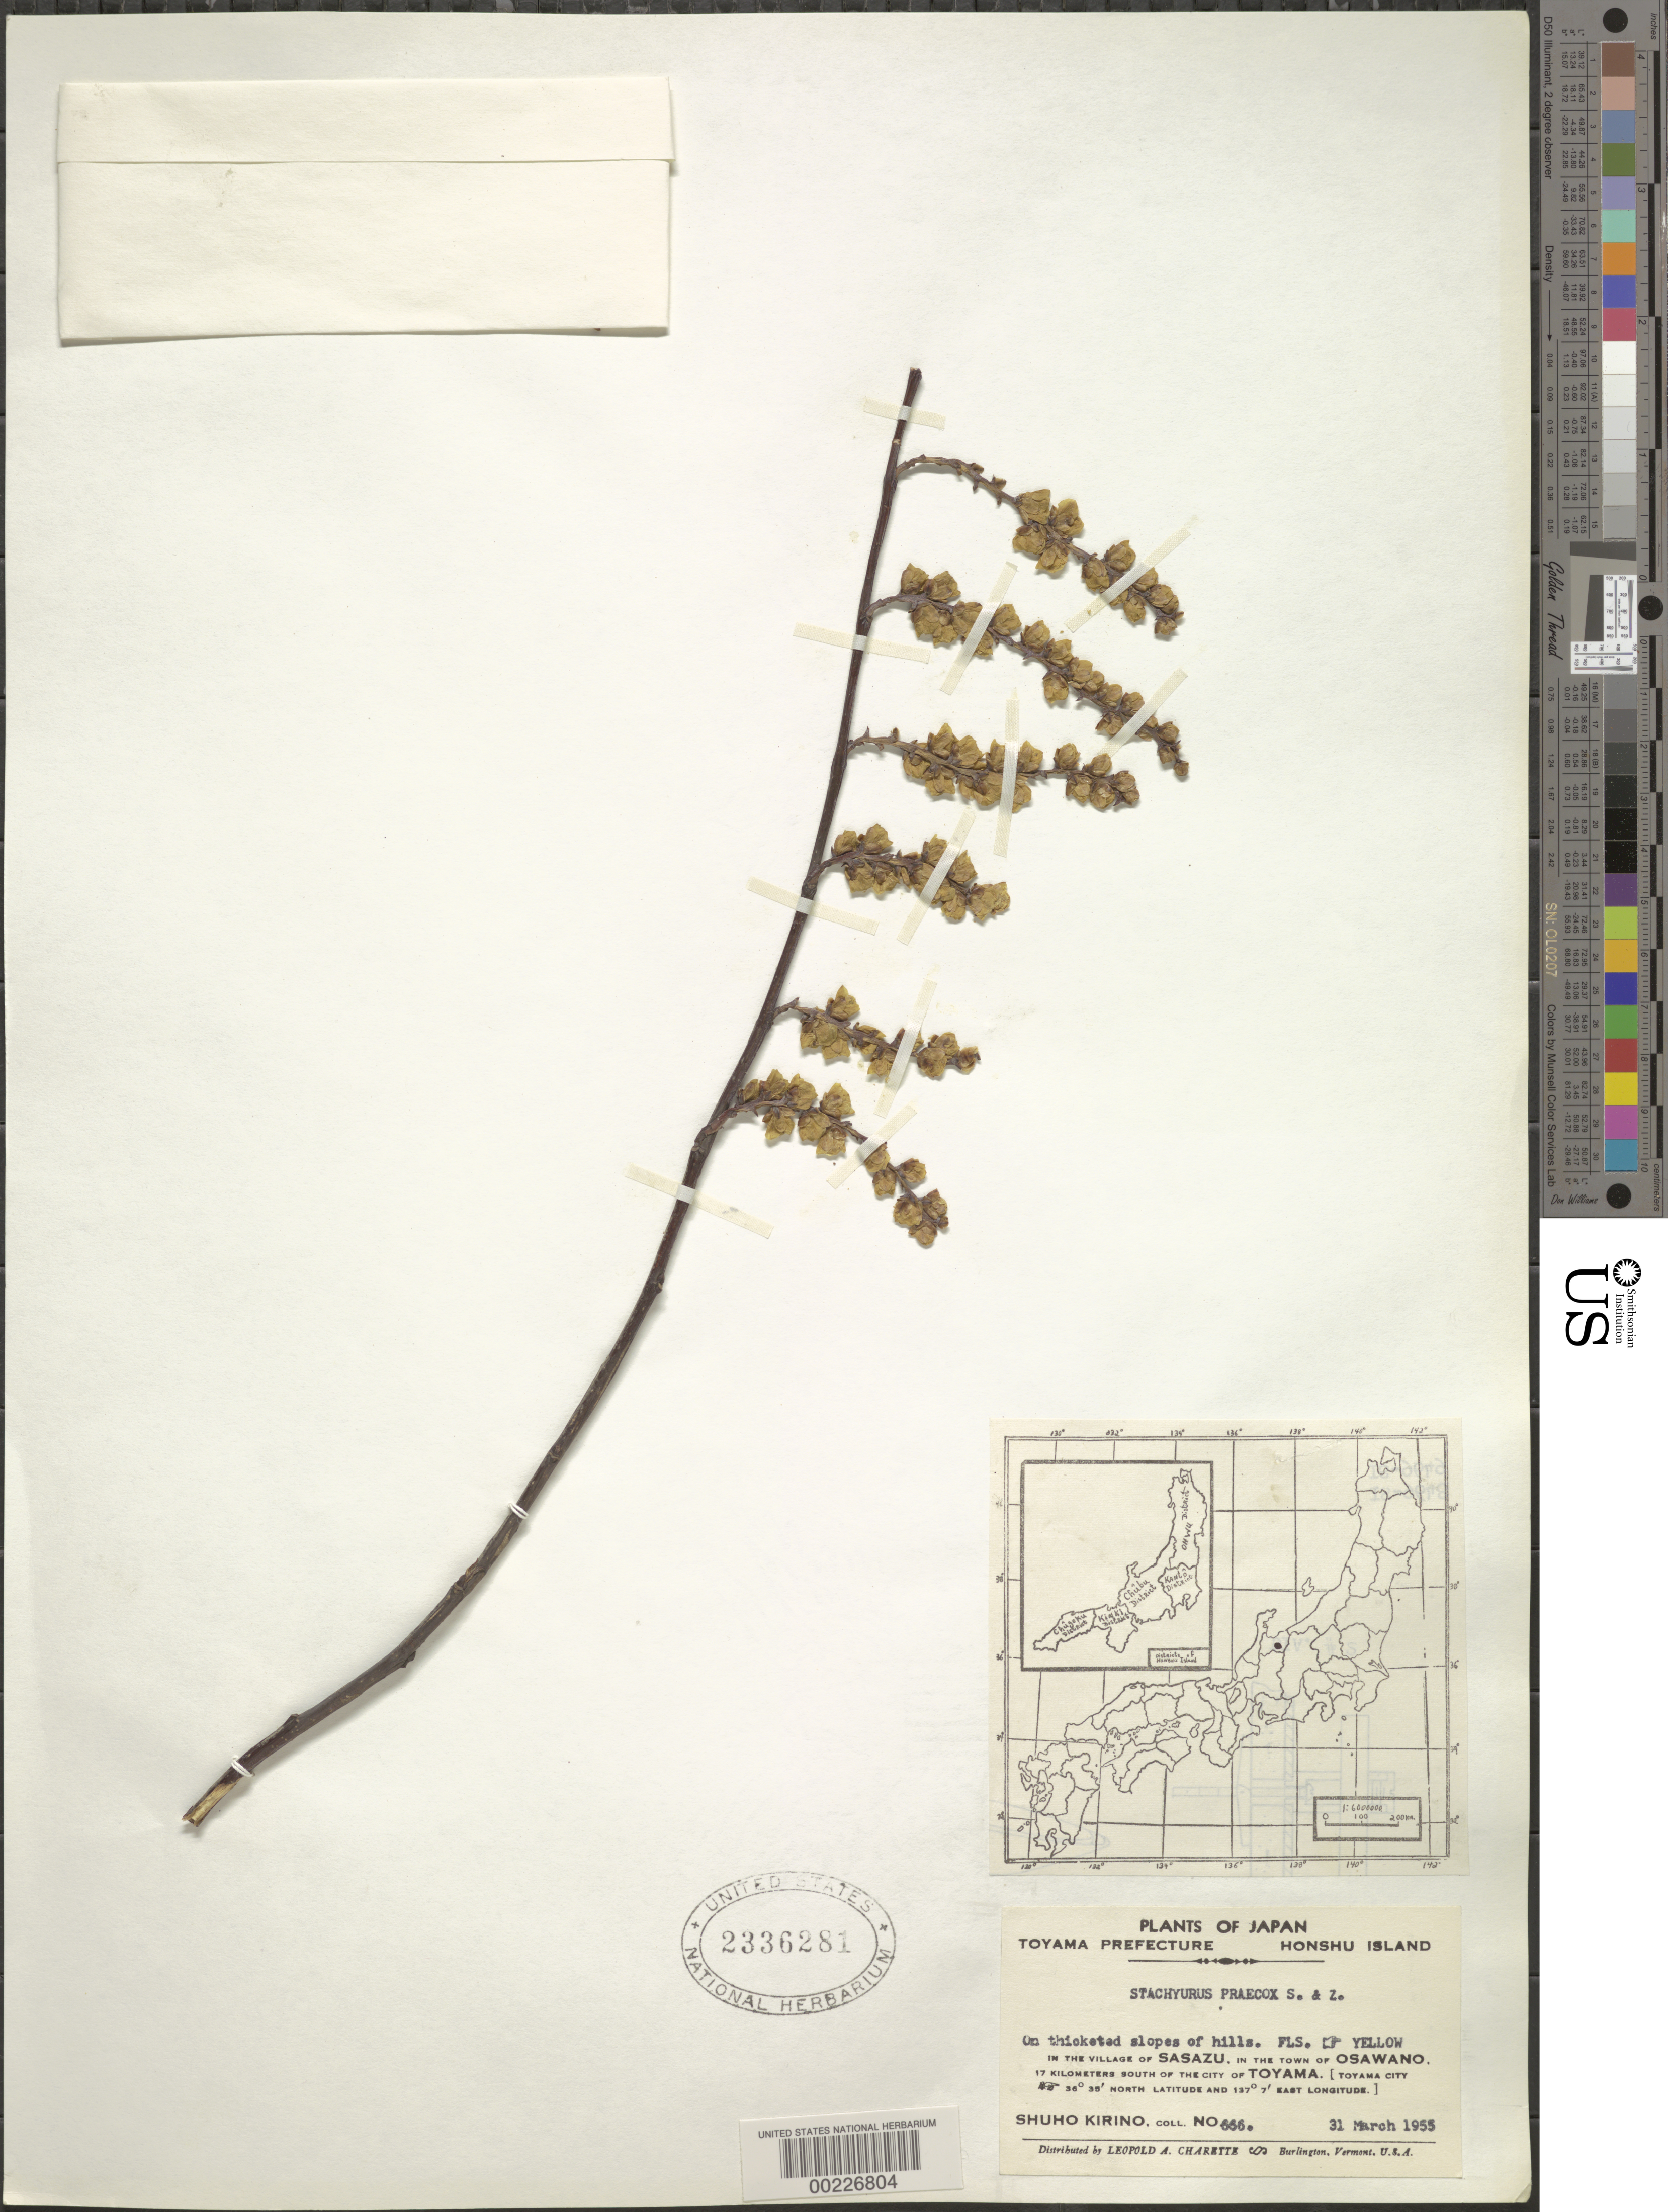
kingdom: Plantae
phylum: Tracheophyta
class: Magnoliopsida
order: Crossosomatales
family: Stachyuraceae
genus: Stachyurus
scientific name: Stachyurus praecox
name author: Siebold & Zucc.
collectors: S. Kirino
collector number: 666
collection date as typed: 31 Mar 1955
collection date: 1955-03-31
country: Japan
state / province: Toyama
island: Honshu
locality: Village of sasazu, in the town of osawano, 17 km s of toyama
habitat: On thickened slopes of hills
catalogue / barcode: US 2336281